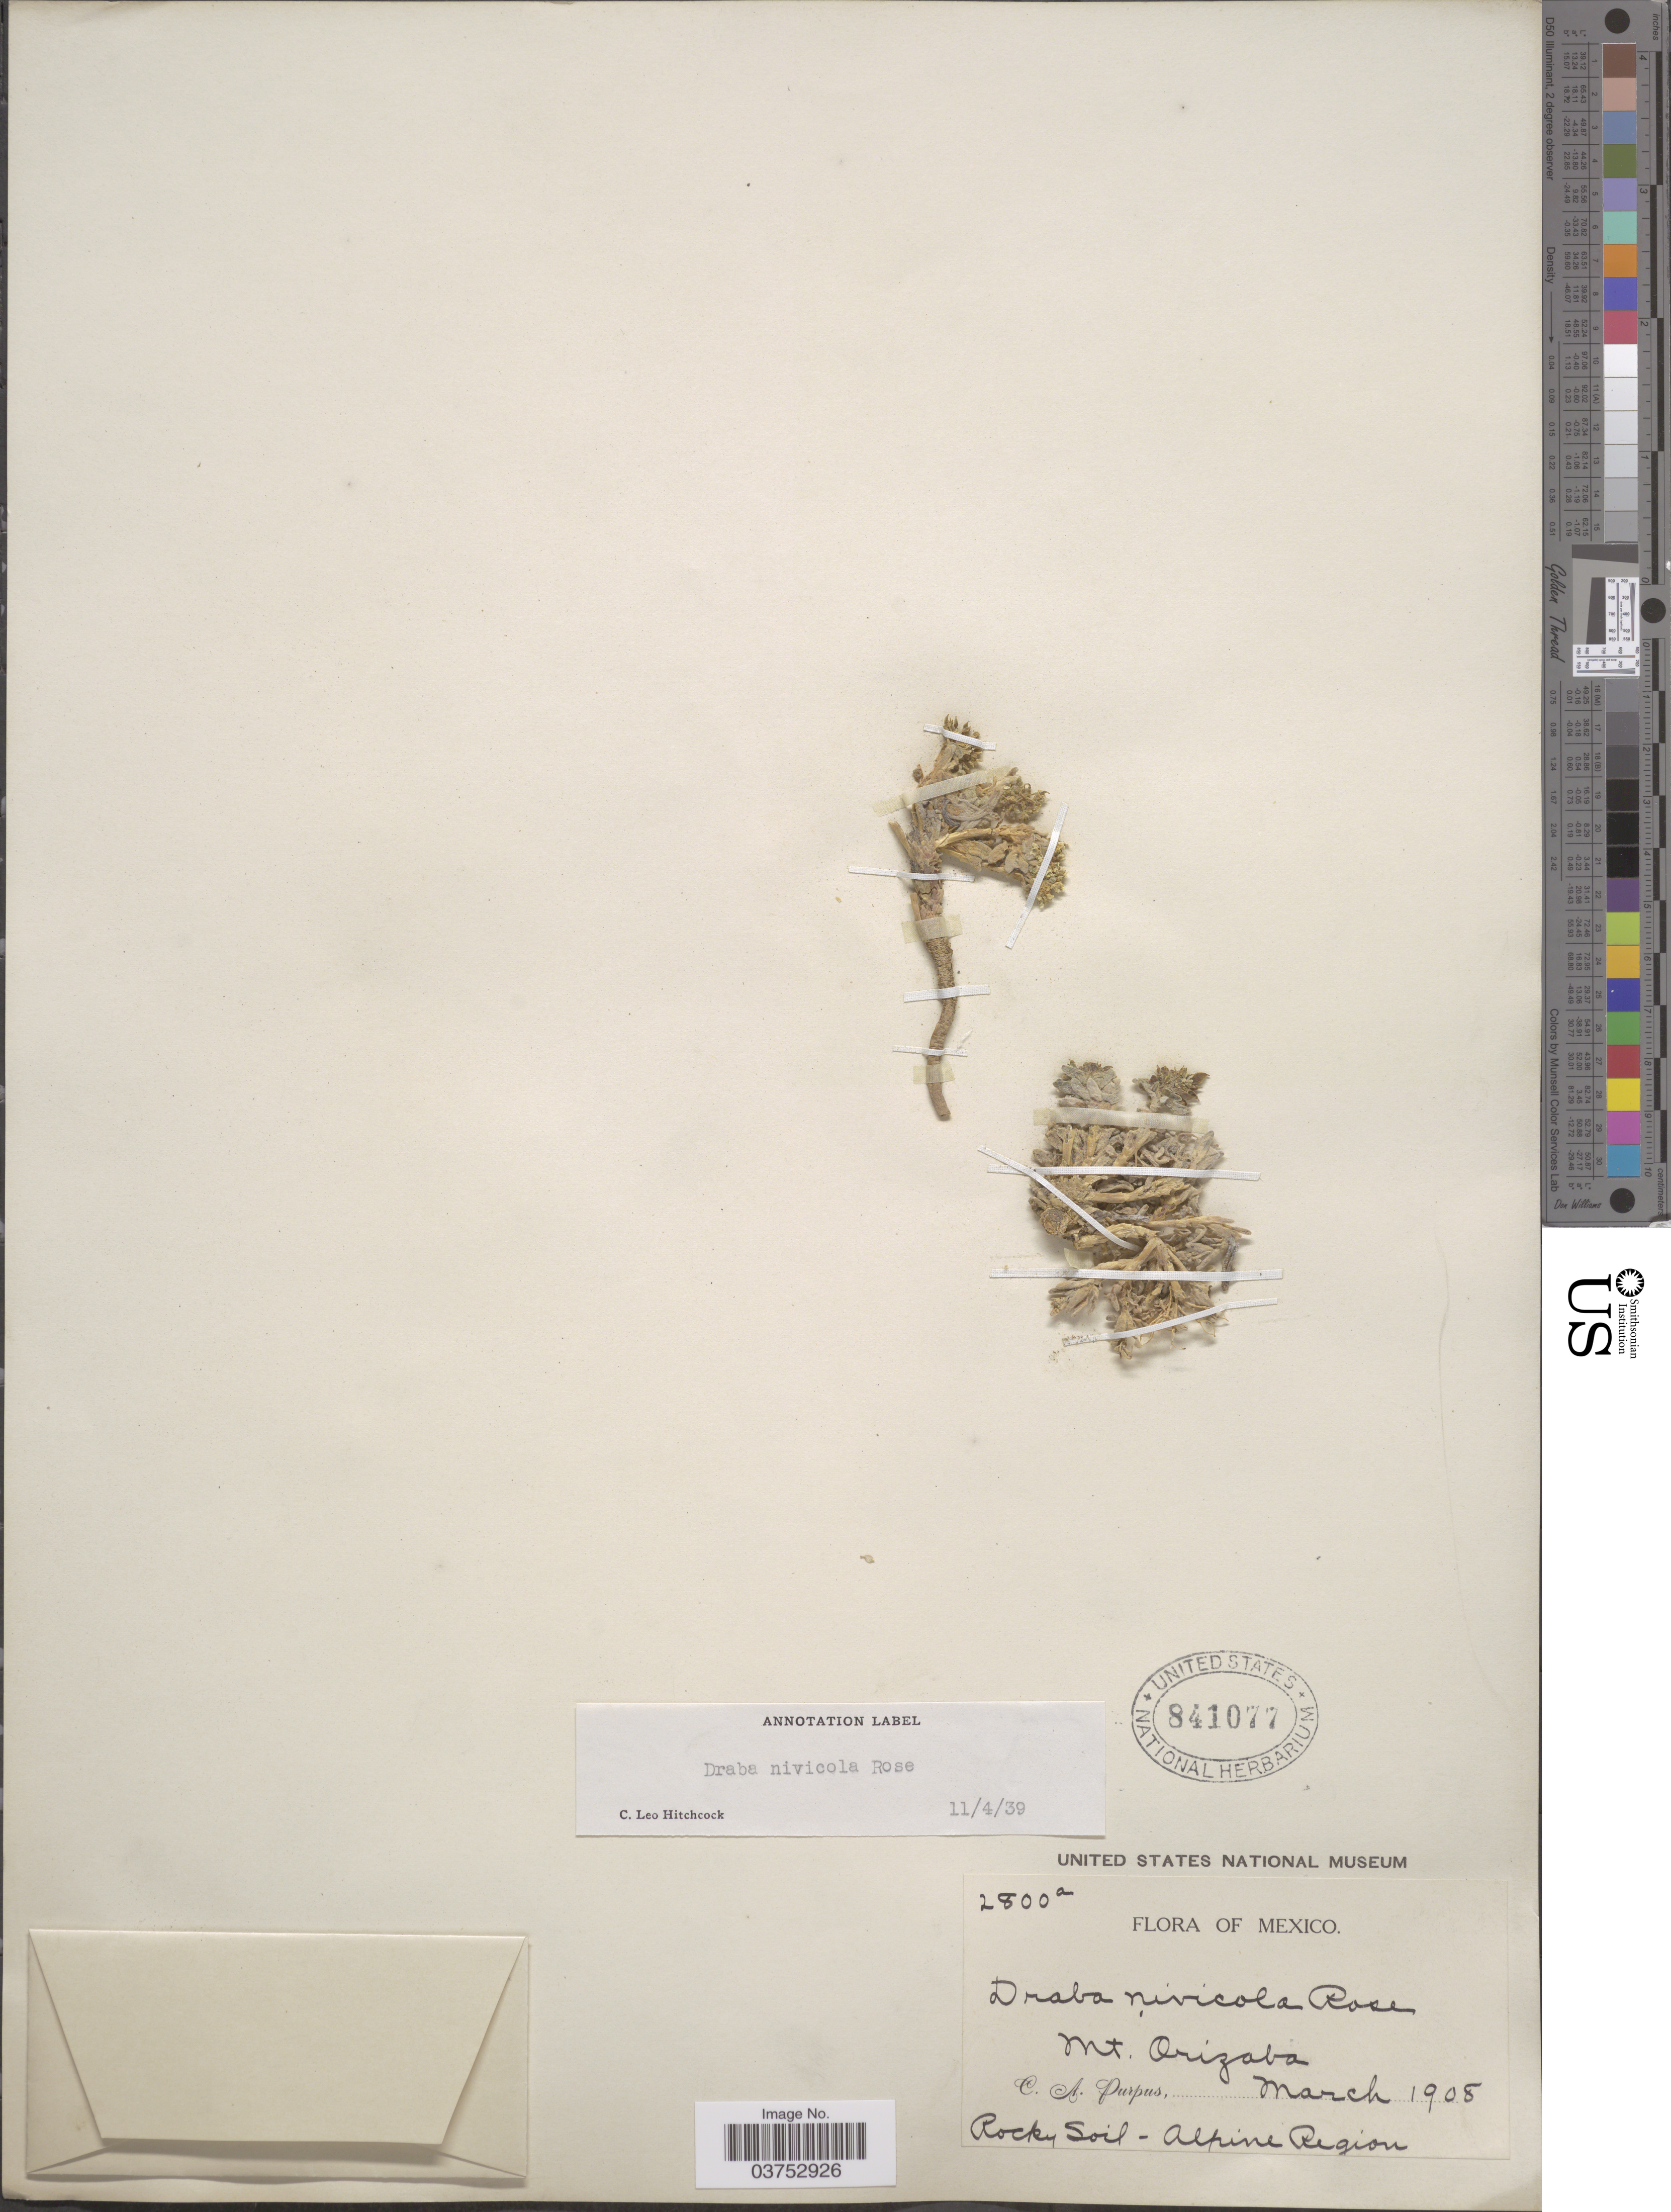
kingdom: Plantae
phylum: Tracheophyta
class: Magnoliopsida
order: Brassicales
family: Brassicaceae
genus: Draba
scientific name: Draba nivicola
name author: Rose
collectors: C. A. Purpus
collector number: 2800a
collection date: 1908-03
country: Mexico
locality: Mt. Orizaba. Rocky soil - Alpine Region.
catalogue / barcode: US 841077